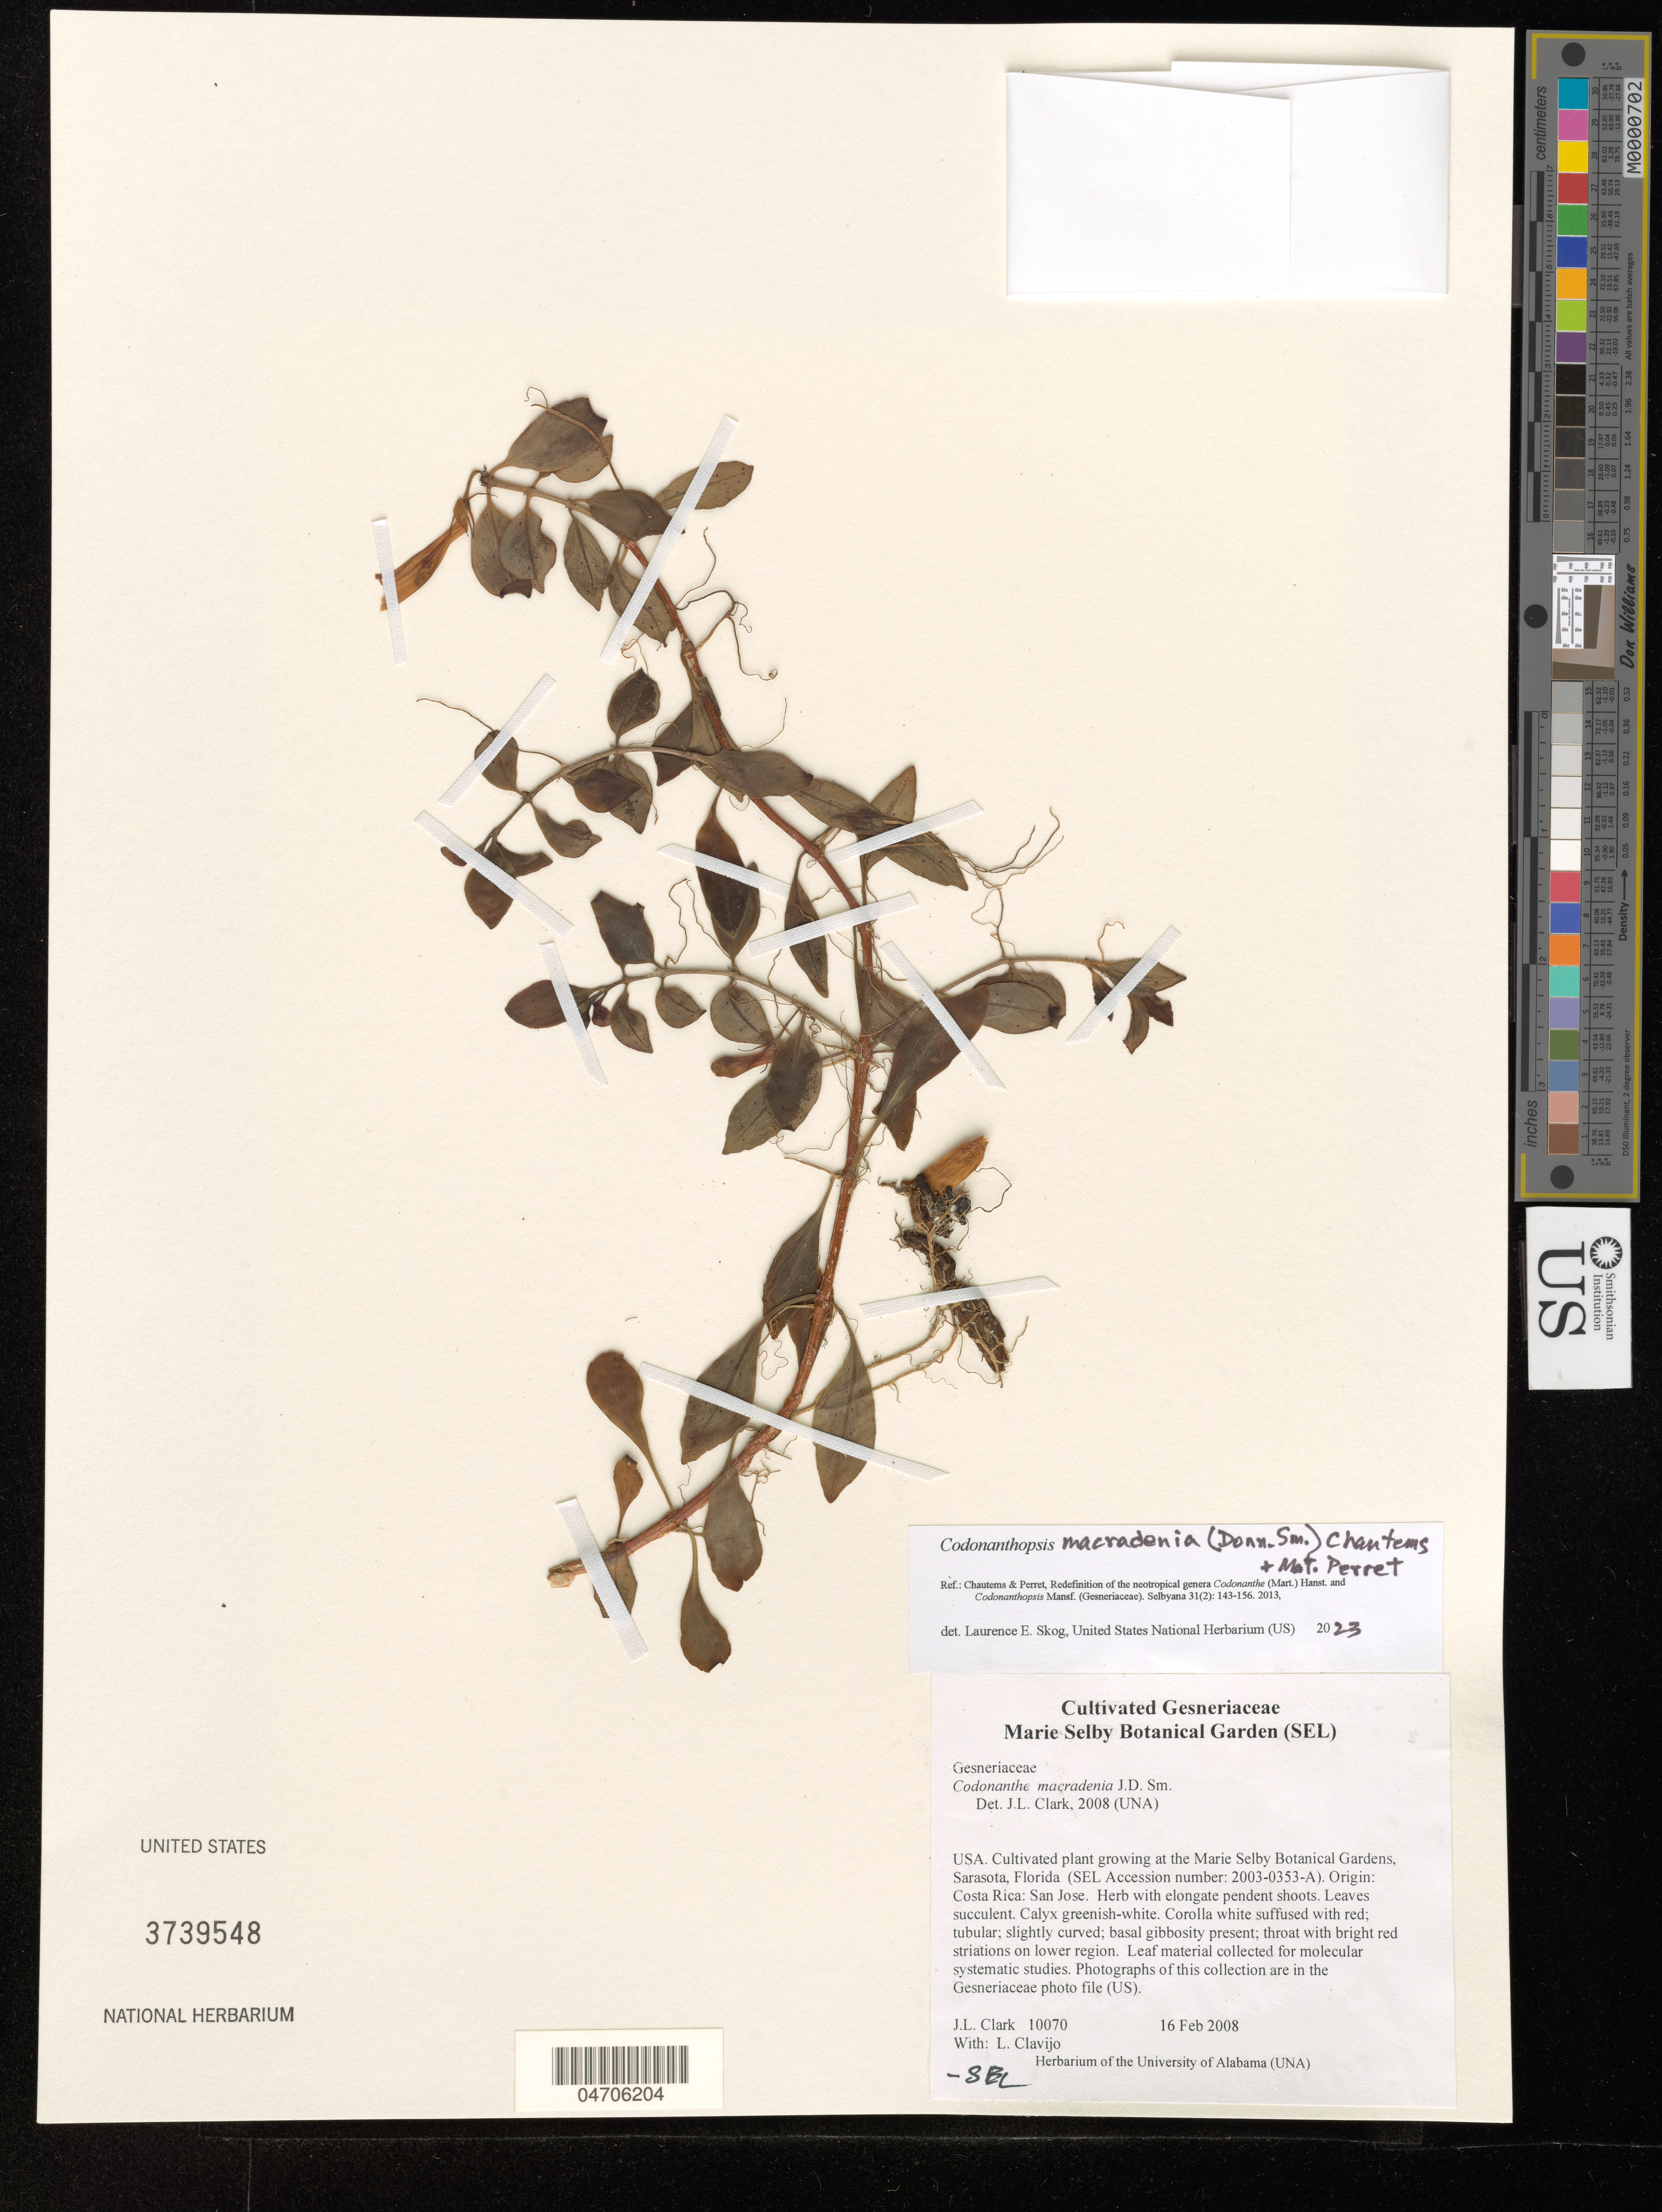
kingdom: Plantae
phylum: Tracheophyta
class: Magnoliopsida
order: Lamiales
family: Gesneriaceae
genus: Codonanthopsis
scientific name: Codonanthopsis macradenia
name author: (Donn. Sm.) Chautems & Mat.Perret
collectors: J. L. Clark & L. Clavijo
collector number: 10070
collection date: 2008-02-16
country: United States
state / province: Florida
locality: At the Marie Selby Botanical Gardens, Sarasota. (SEL Accession number: 2003-0353-A).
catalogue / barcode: US 3739548